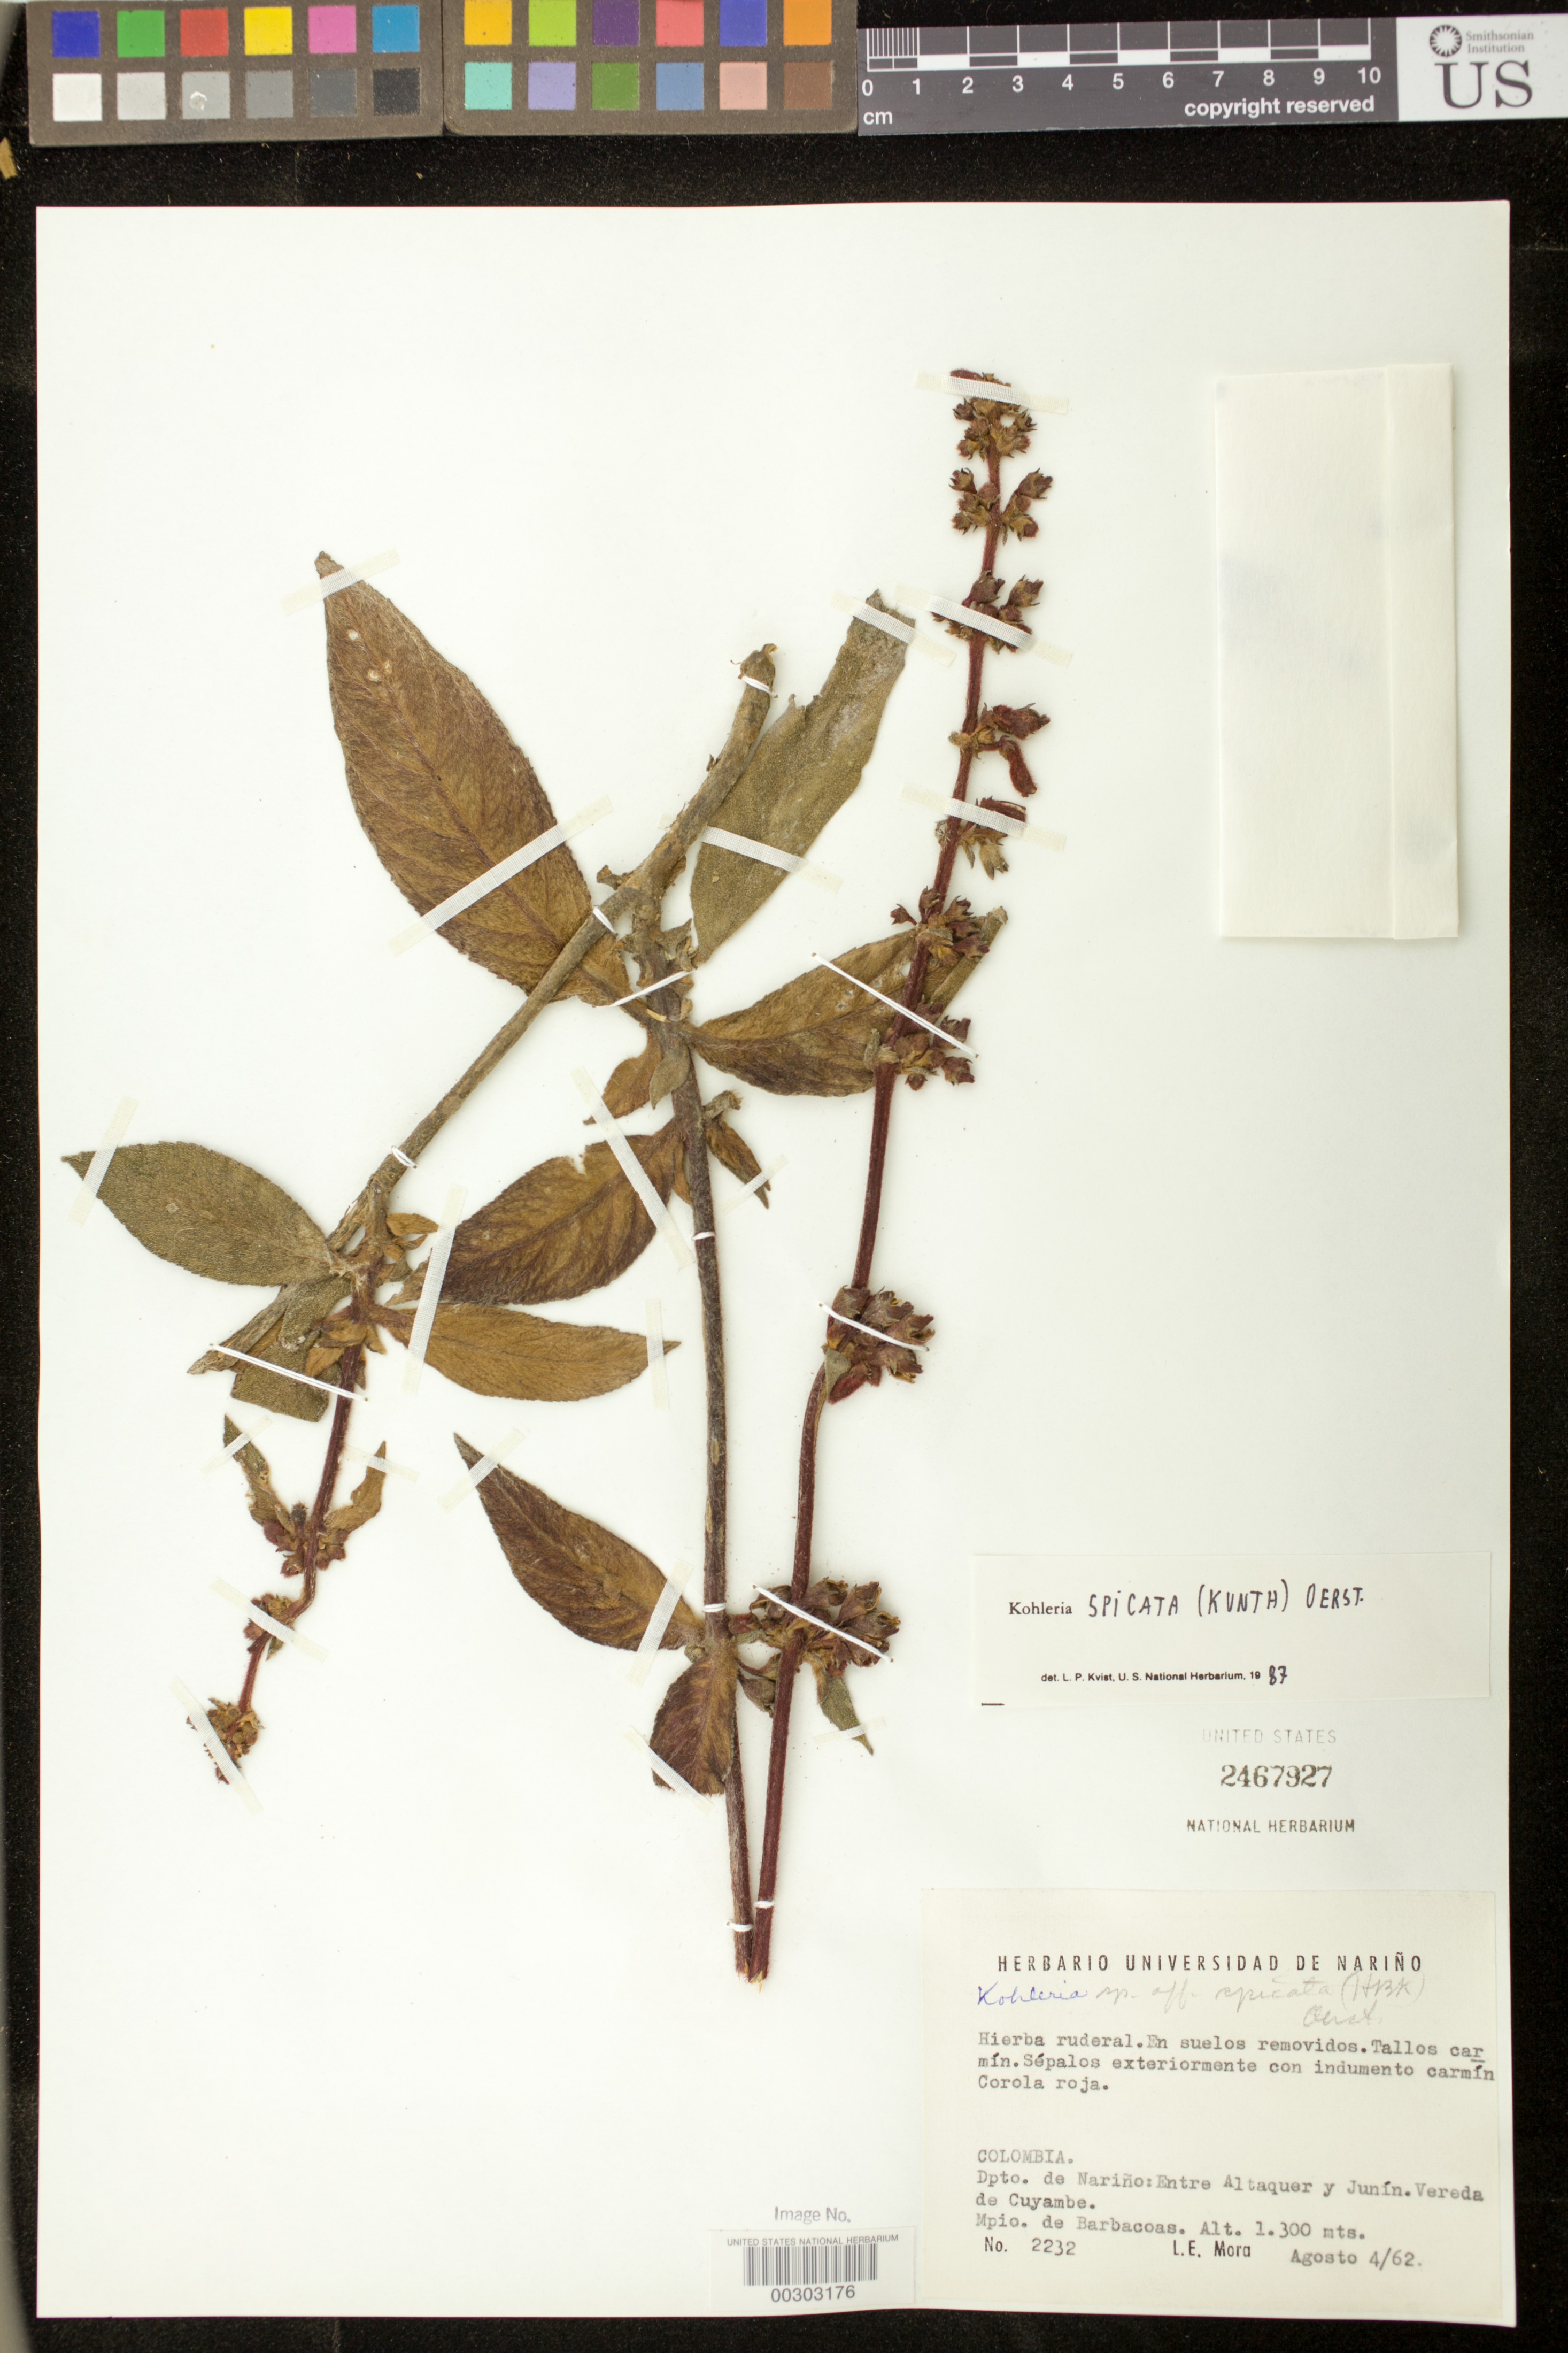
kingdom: Plantae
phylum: Tracheophyta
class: Magnoliopsida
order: Lamiales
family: Gesneriaceae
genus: Kohleria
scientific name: Kohleria spicata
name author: (Kunth) Oerst.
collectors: L. Mora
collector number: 2232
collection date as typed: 04 Aug 1962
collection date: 1962-08-04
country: Colombia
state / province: Nariño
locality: Between Altaquer and Junin, path from Cuyambe, Mun. of Barbacoas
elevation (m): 1300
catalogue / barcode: US 2467927